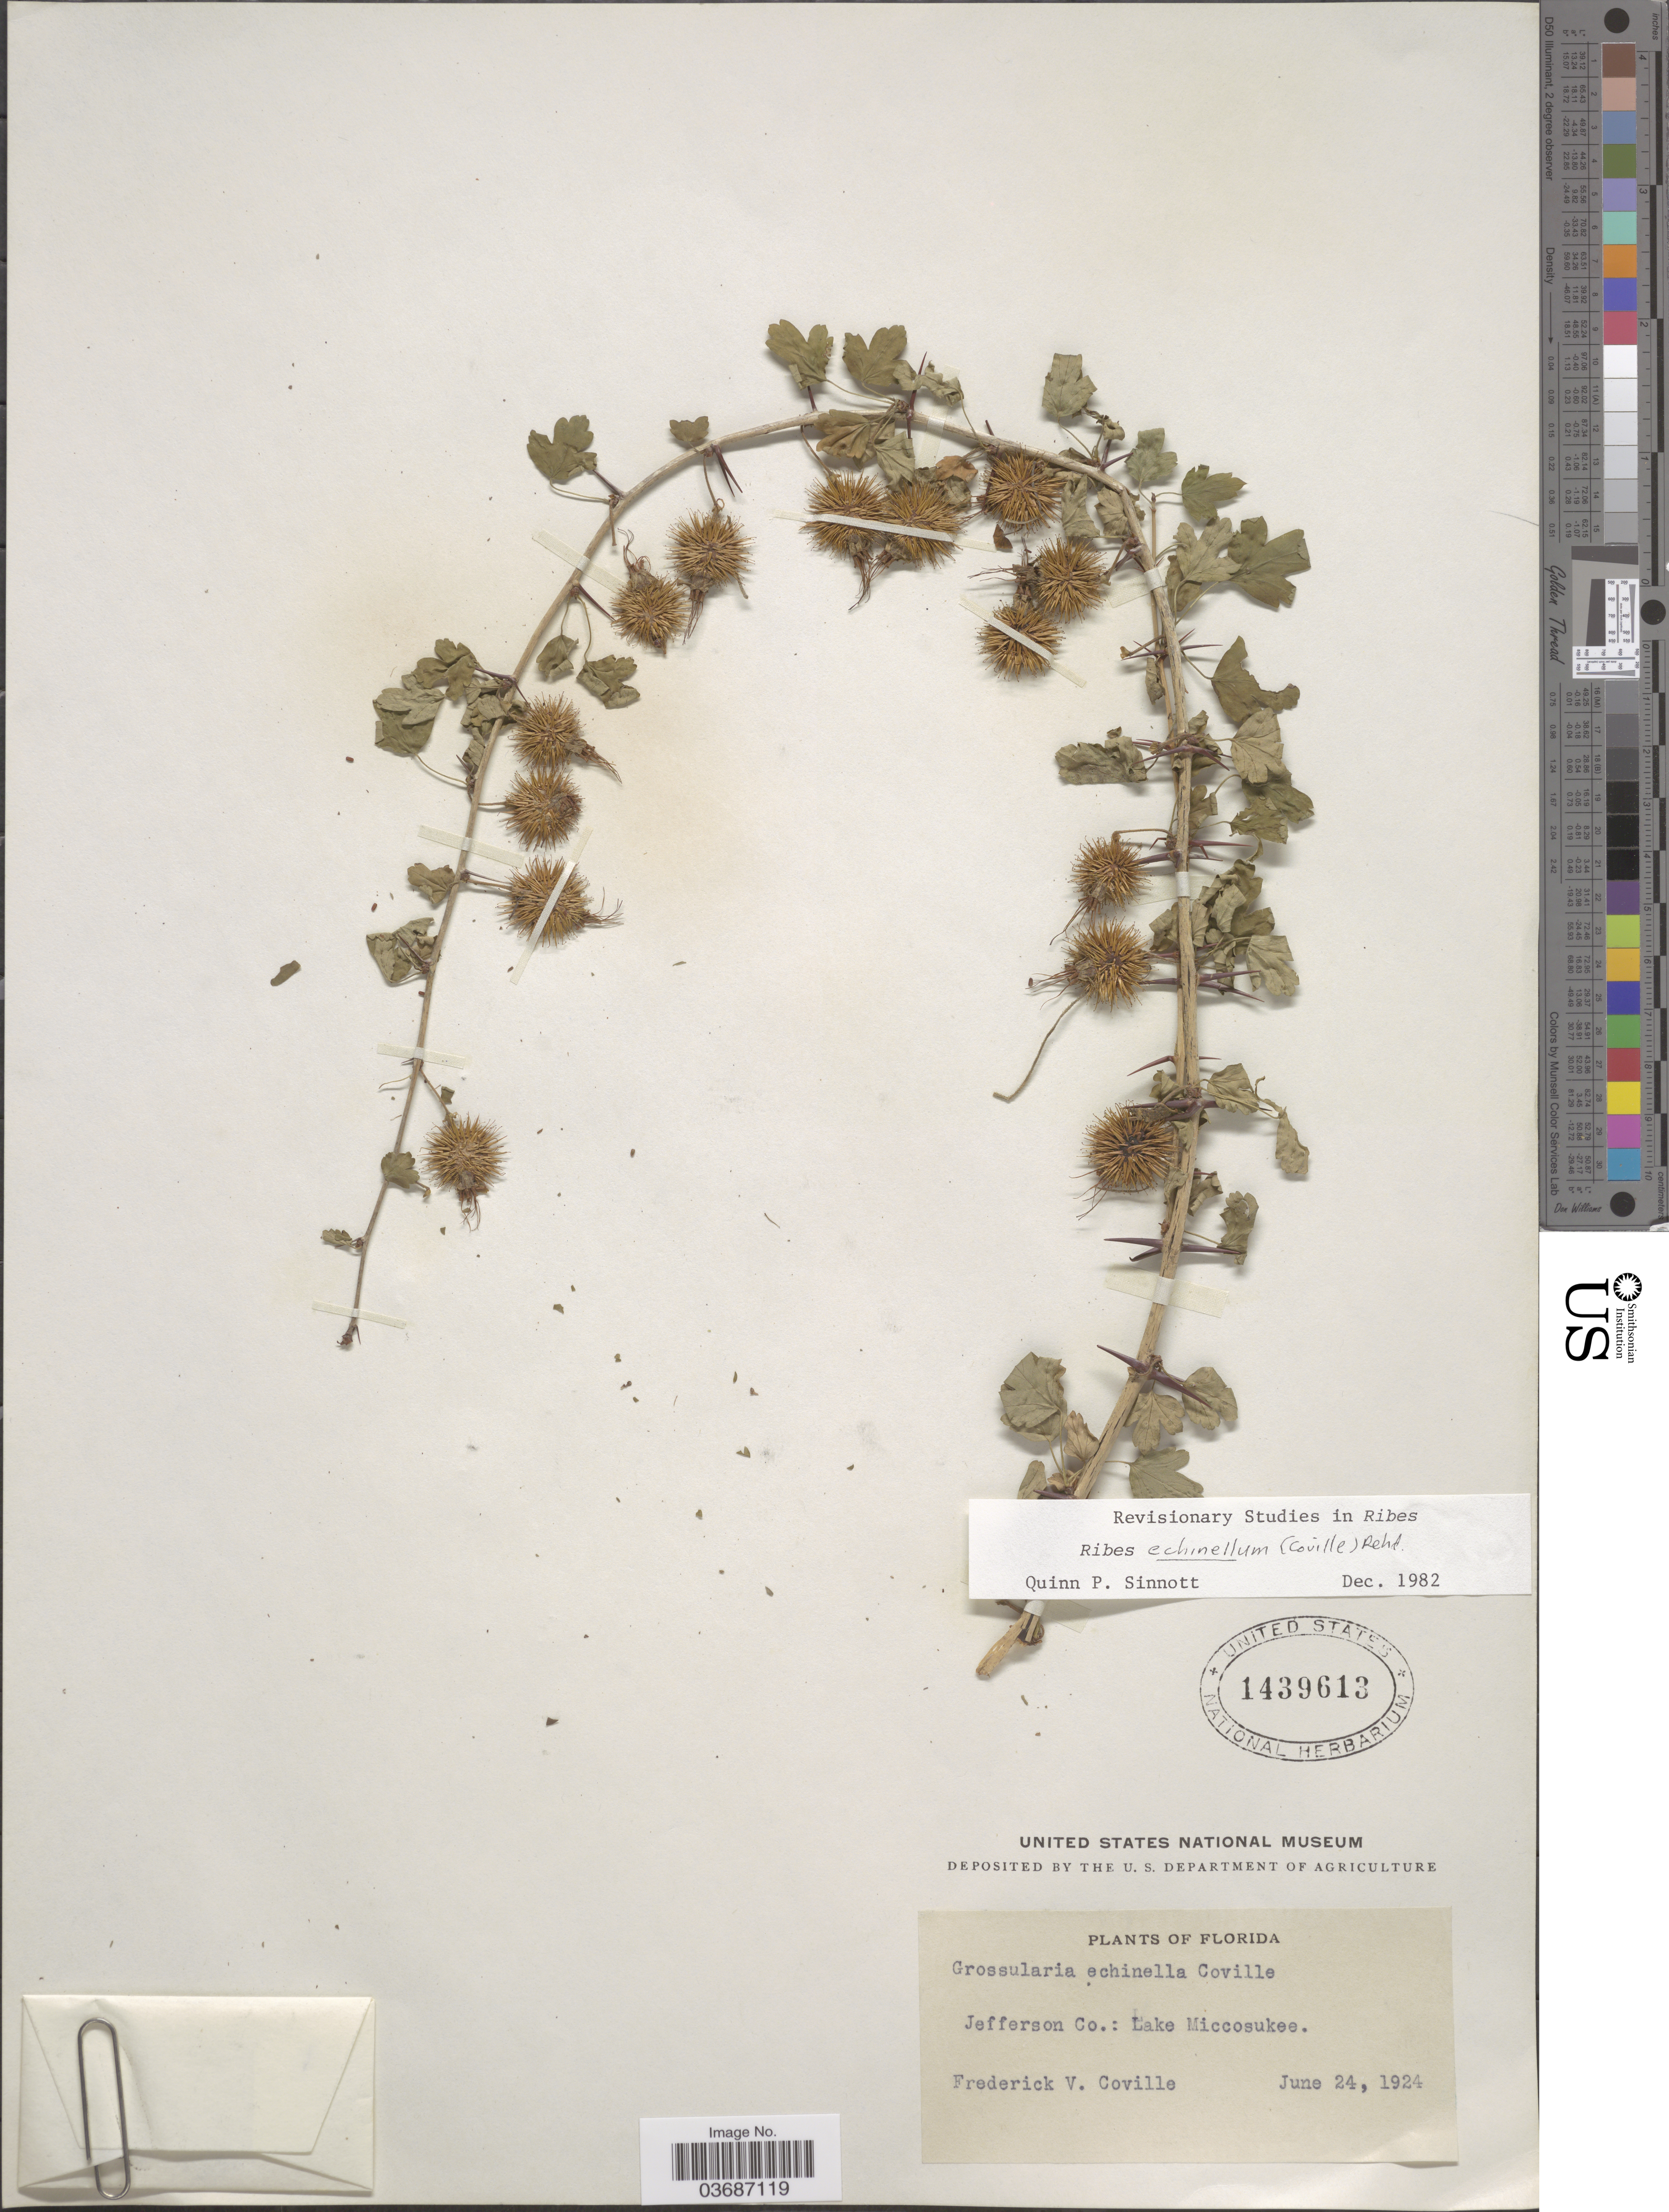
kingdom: Plantae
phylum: Tracheophyta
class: Magnoliopsida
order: Saxifragales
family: Grossulariaceae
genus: Ribes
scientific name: Ribes echinellum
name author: (Coville) Rehder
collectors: F. V. Coville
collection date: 1924-06-24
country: United States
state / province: Florida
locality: Jefferson Co.: Lake Miccosukee.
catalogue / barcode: US 1439613